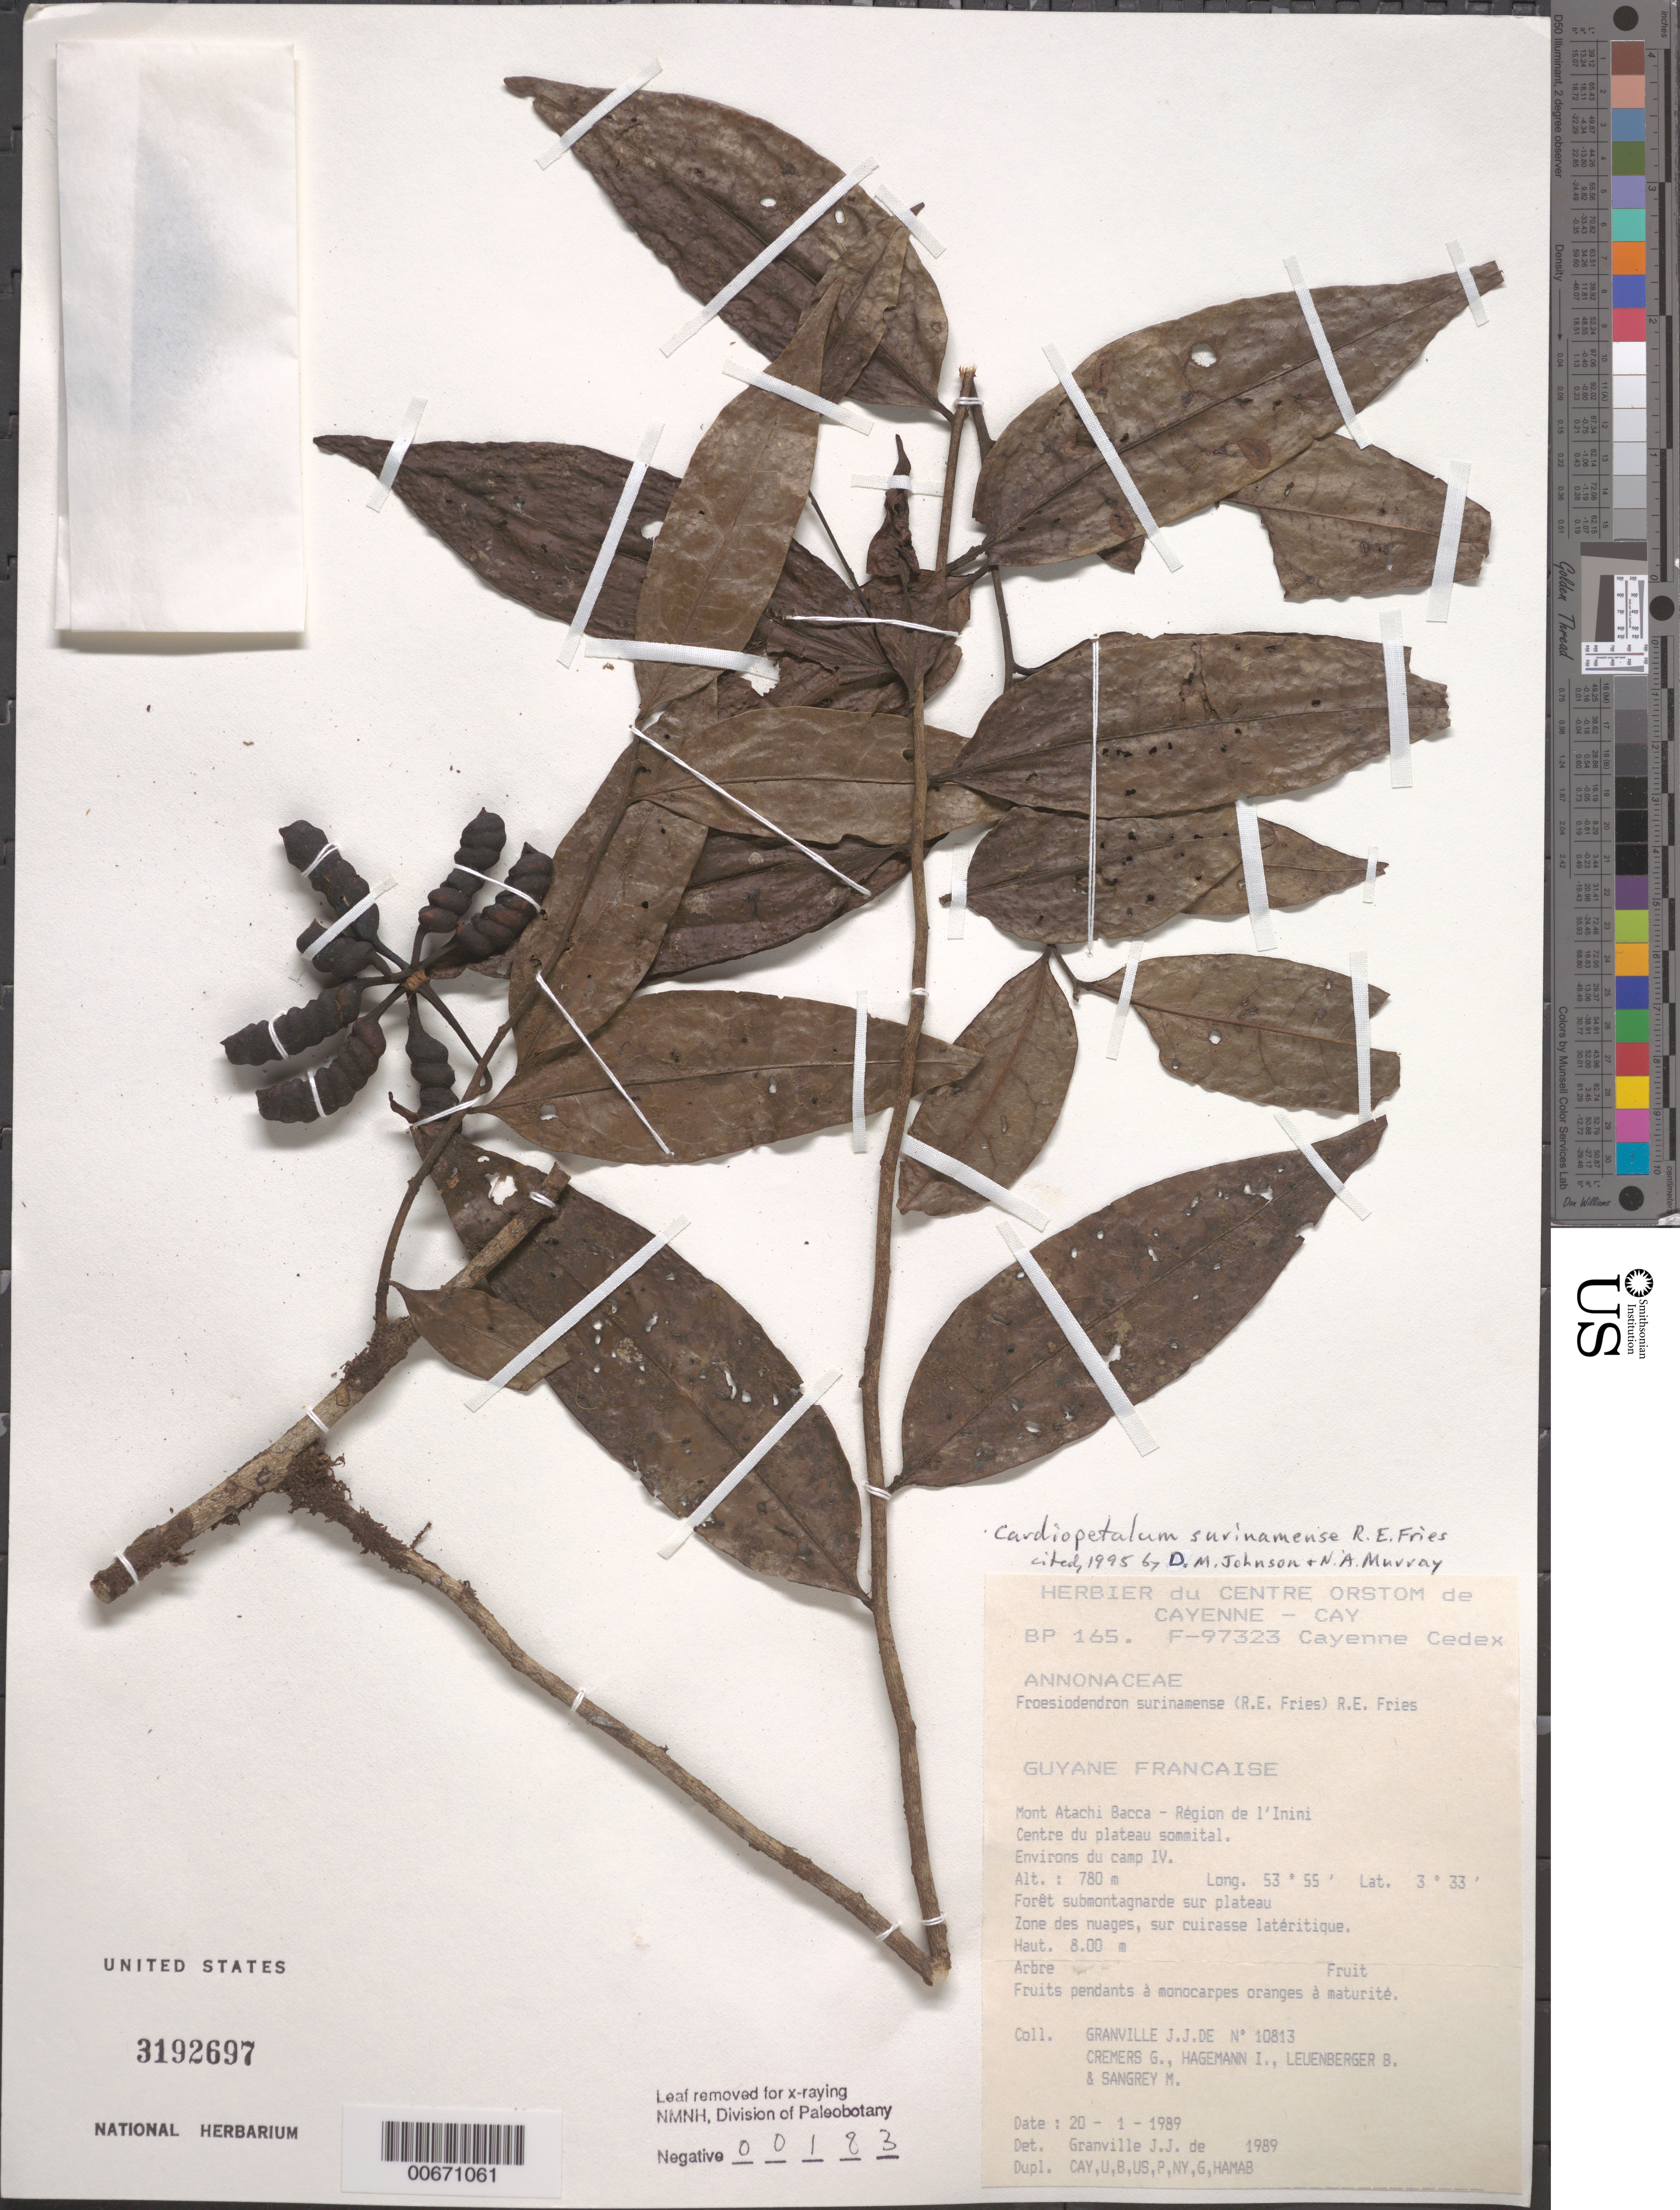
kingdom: Plantae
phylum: Tracheophyta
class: Magnoliopsida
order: Magnoliales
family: Annonaceae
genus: Cardiopetalum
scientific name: Cardiopetalum surinamense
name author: R.E. Fr.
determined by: Johnson, D. M.; Murray, N. A.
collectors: J.-J. de Granville, G. Cremers, J. Hagemann, B. E. Leuenberger & M. S. Sangrey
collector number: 10813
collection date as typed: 20-Jan-89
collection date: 1989-01-20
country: French Guiana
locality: Mont Atachi Bacca, région de l'Inini. Centre du plateau sommital. Environs du camp IV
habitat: Forêt submontagnarde sur plateau, zone des nuages, sur cuirasse latéritique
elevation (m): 780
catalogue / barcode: US 3192697